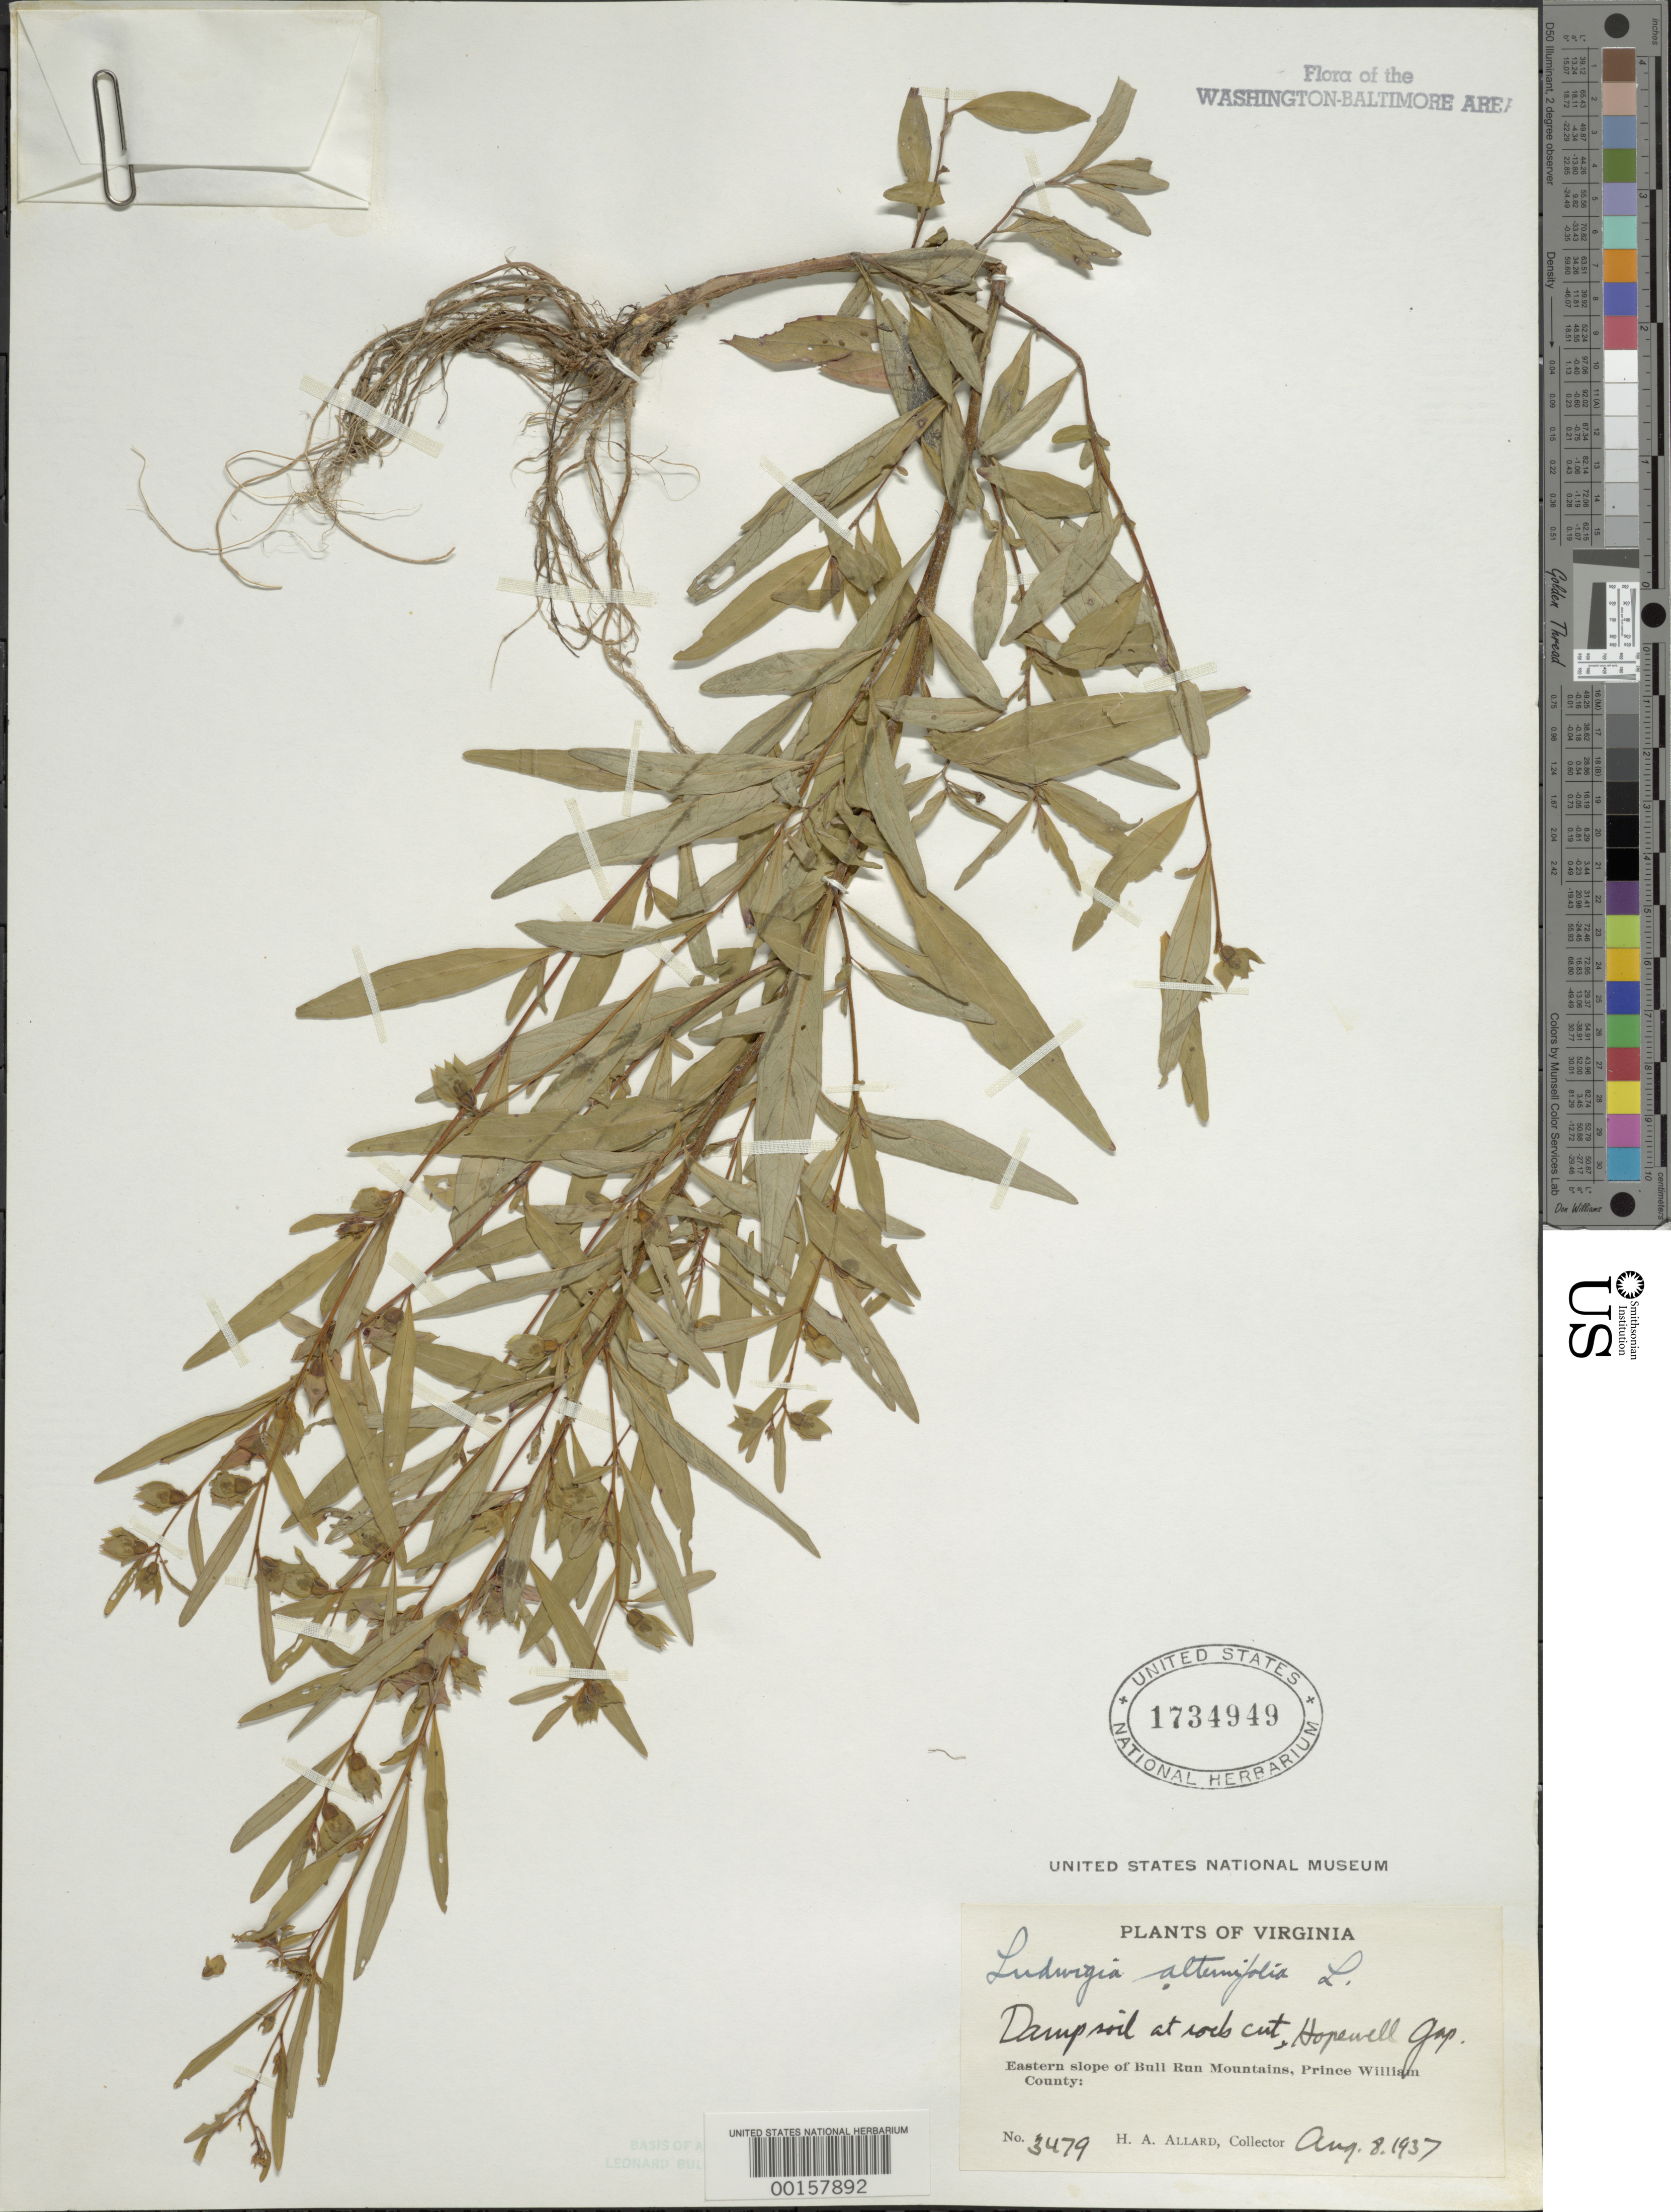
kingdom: Plantae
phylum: Tracheophyta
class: Magnoliopsida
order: Myrtales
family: Onagraceae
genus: Ludwigia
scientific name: Ludwigia alternifolia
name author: L.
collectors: H. A. Allard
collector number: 3479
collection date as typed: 08 Aug 1937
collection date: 1937-08-08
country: United States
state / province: Virginia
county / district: Prince William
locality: Hopewell Gap, eastern slope of Bull Run Mountains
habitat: Damp soil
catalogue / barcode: US 1734949